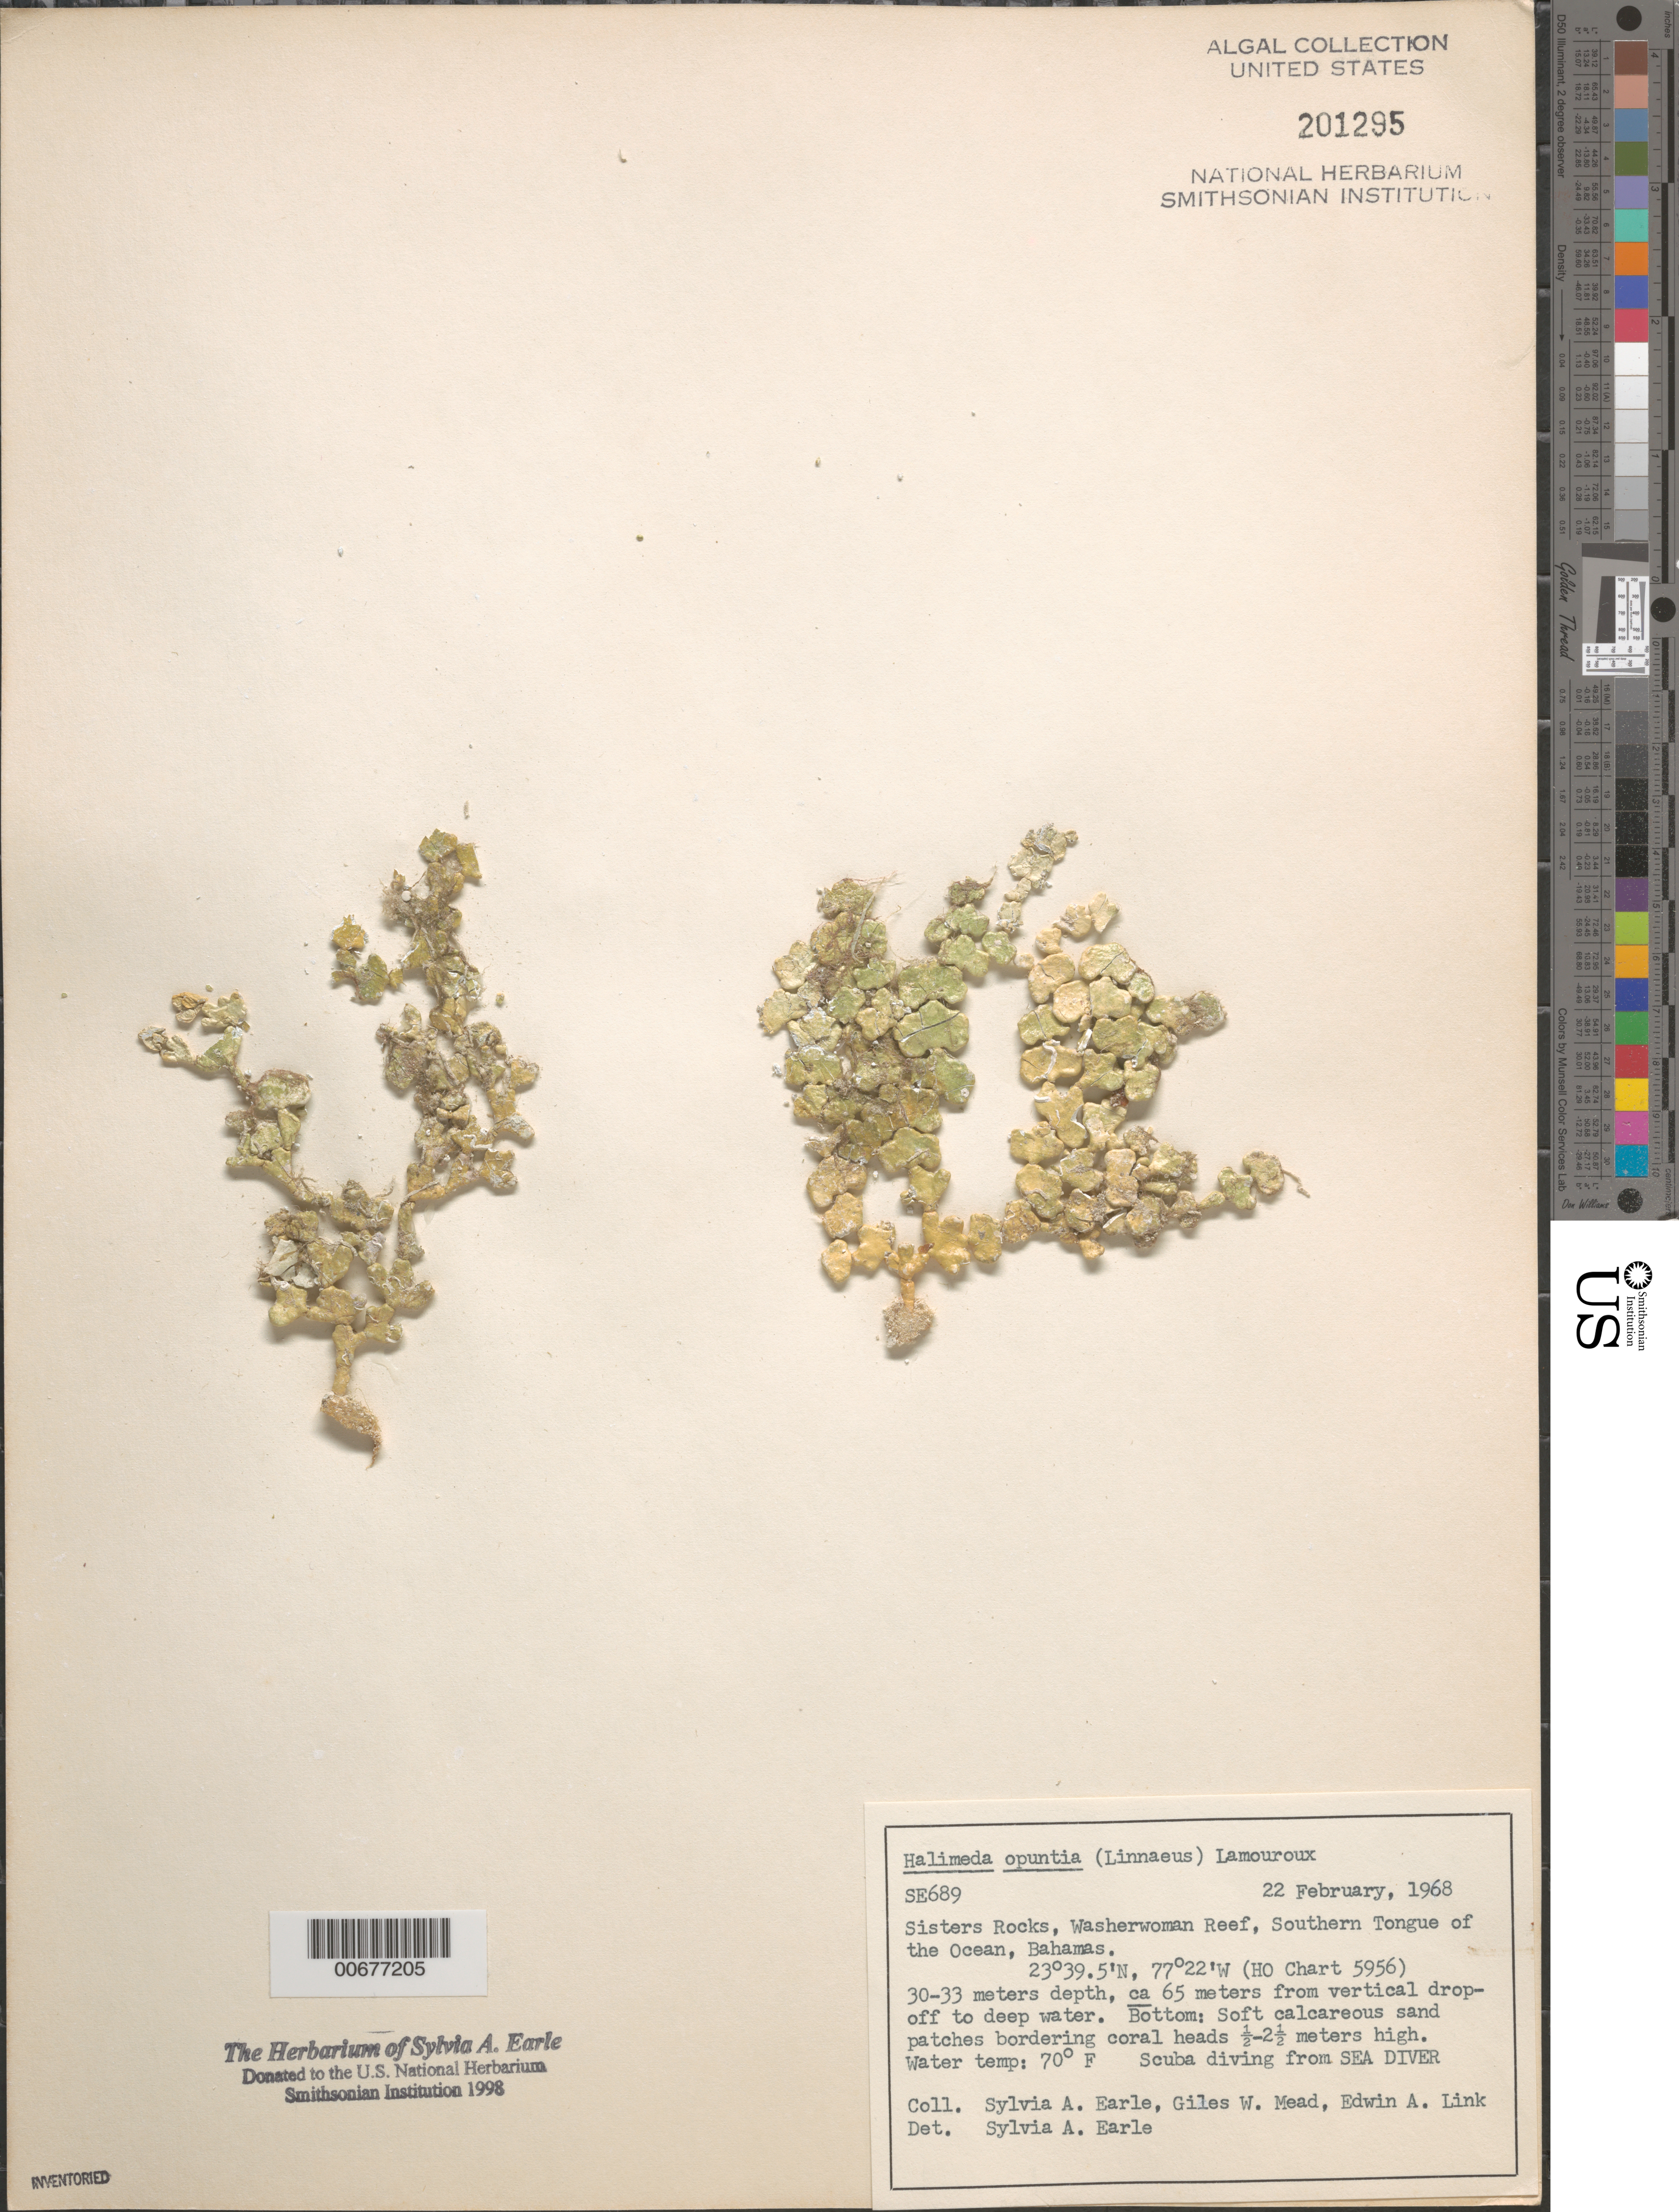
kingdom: Plantae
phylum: Chlorophyta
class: Ulvophyceae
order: Bryopsidales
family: Halimedaceae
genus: Halimeda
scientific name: Halimeda opuntia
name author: (L.) J.V.Lamouroux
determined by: Earle, S. A.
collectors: S. A. Earle, G. W. Mead & E. A. Link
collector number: SE 689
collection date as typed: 22 Feb 1968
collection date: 1968-02-22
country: Bahamas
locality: Sisters Rocks, Washerwoman Reef, Southern Tongue of the Ocean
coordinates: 23 39.5' N, 77 22' W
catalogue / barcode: US 201295